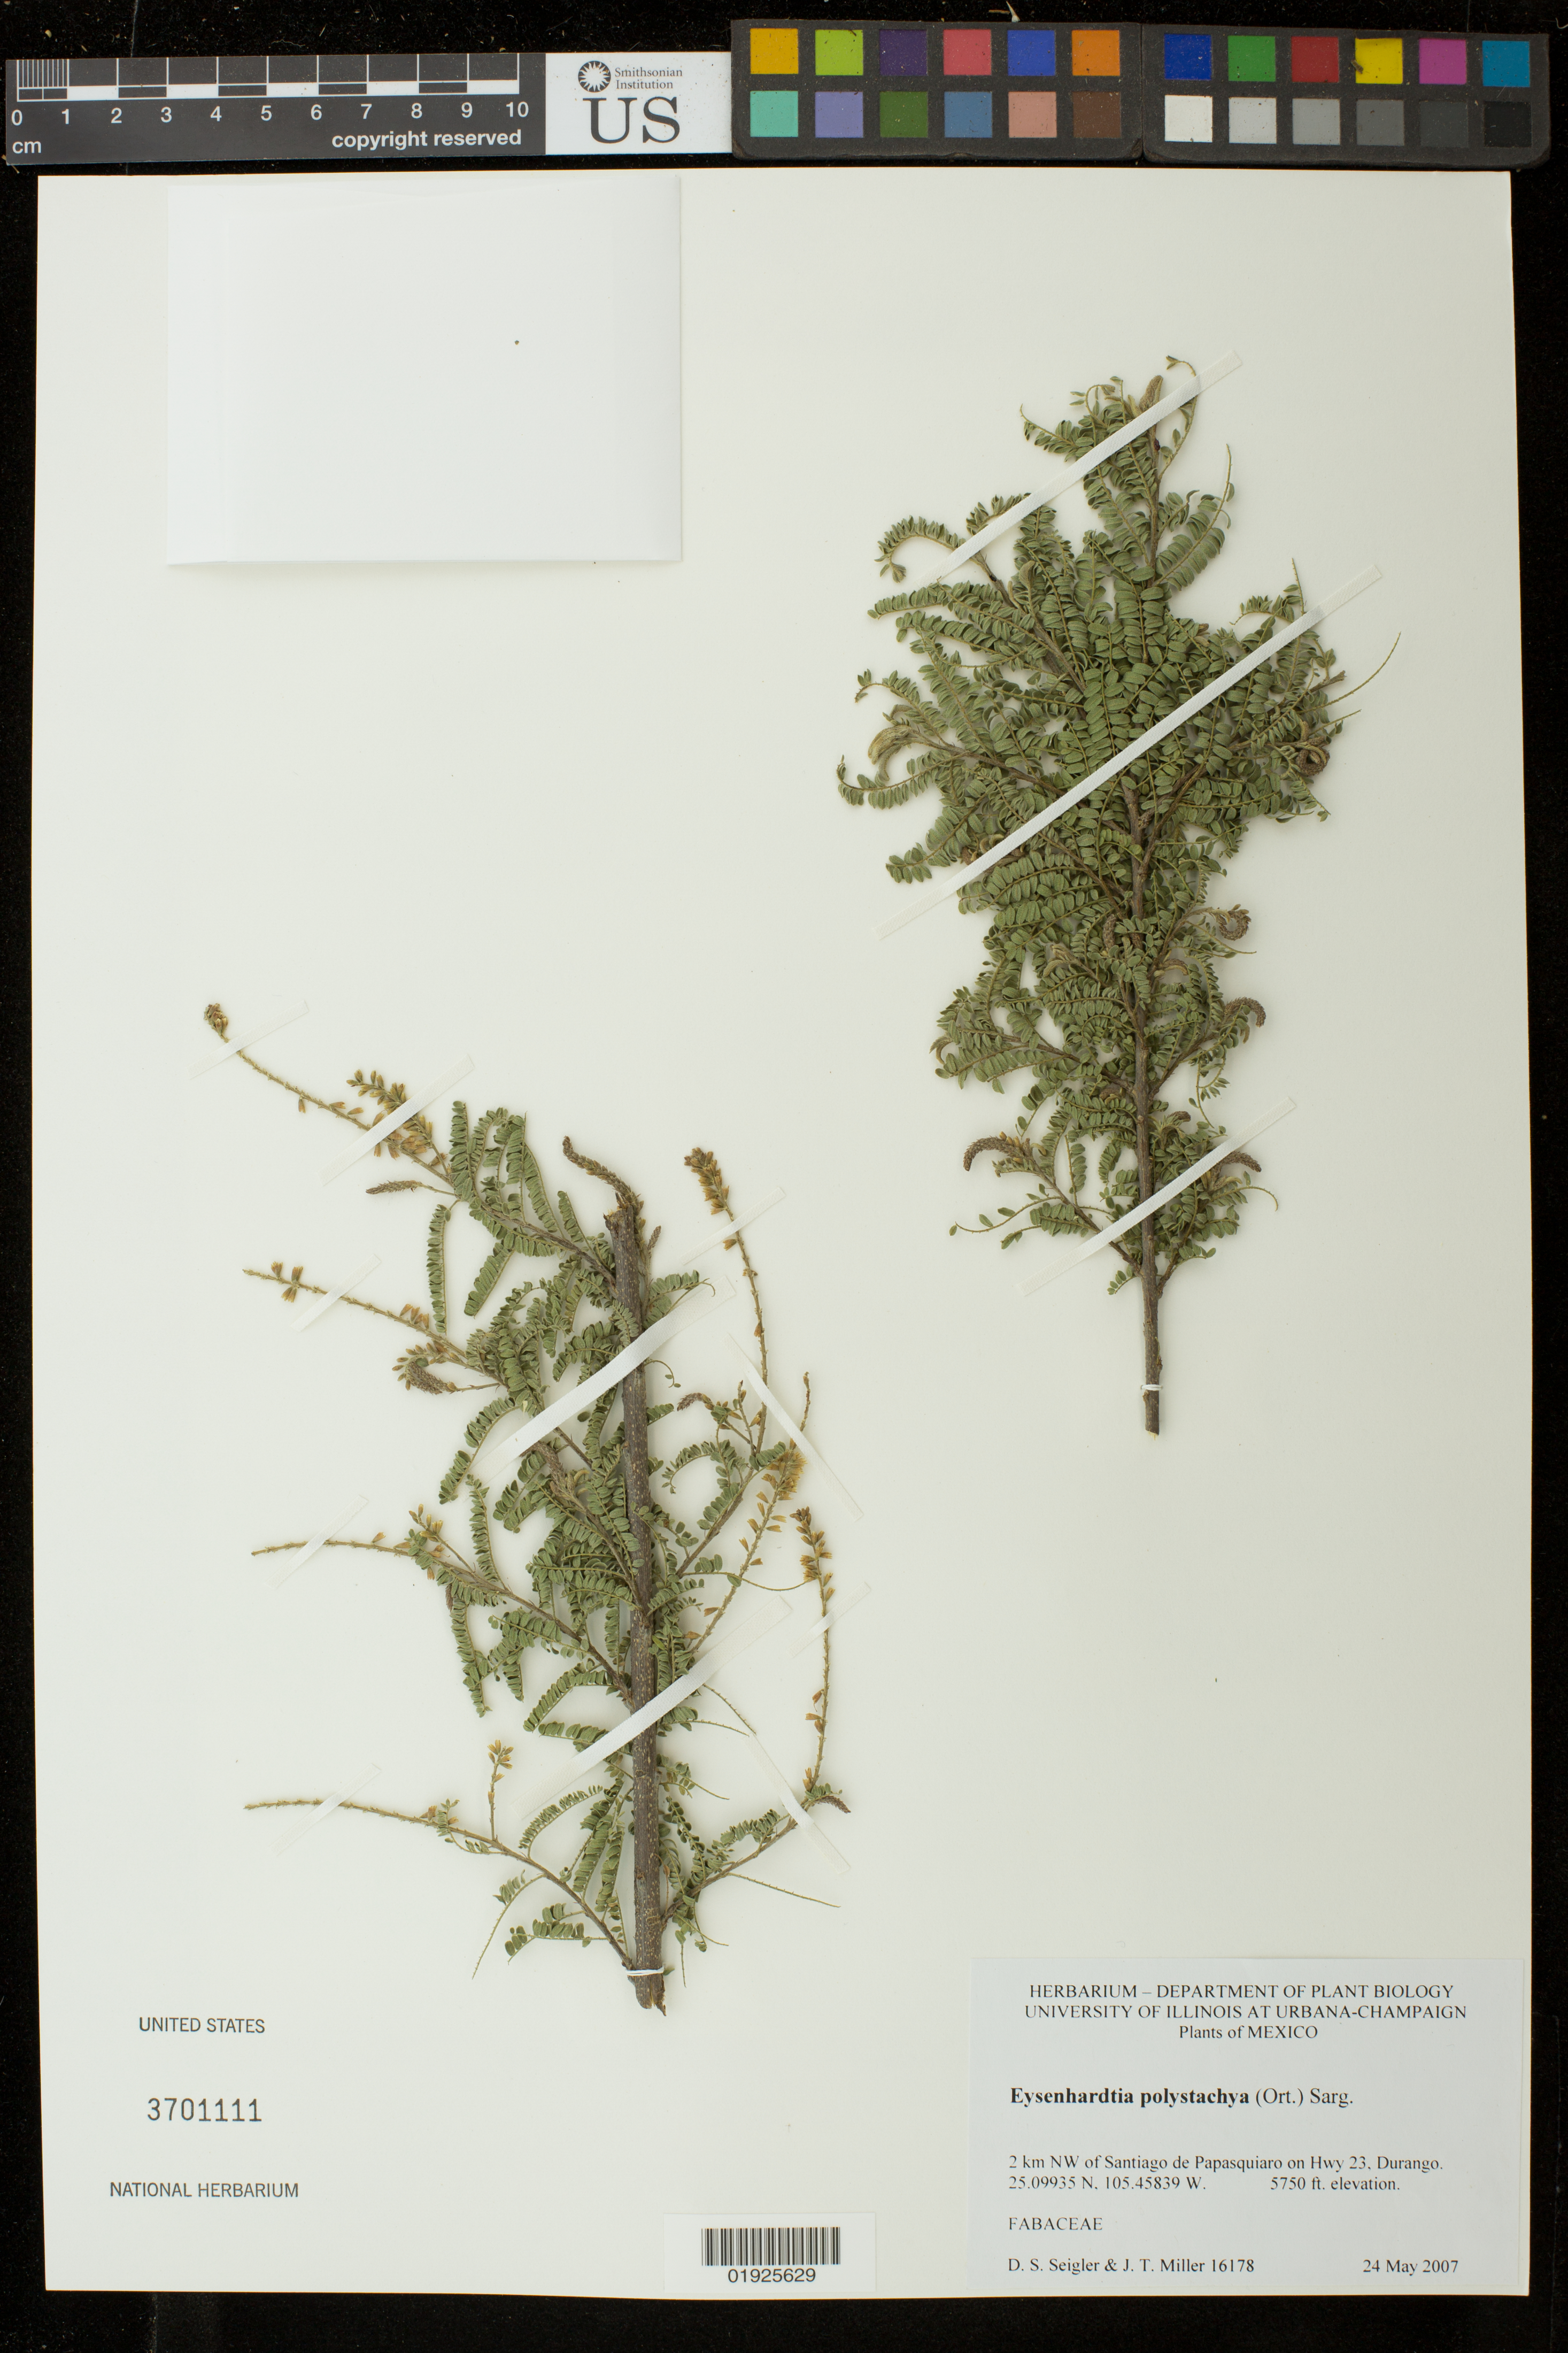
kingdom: Plantae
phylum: Tracheophyta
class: Magnoliopsida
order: Fabales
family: Fabaceae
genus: Eysenhardtia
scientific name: Eysenhardtia polystachya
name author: (Ortega) Sarg.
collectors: D. S. Seigler & J. T. Miller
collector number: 16178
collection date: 2007-05-24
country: Mexico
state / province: Durango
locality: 2 km NW of Santiago de Papasquiaro on Hwy 23.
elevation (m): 1753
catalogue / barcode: US 3701111